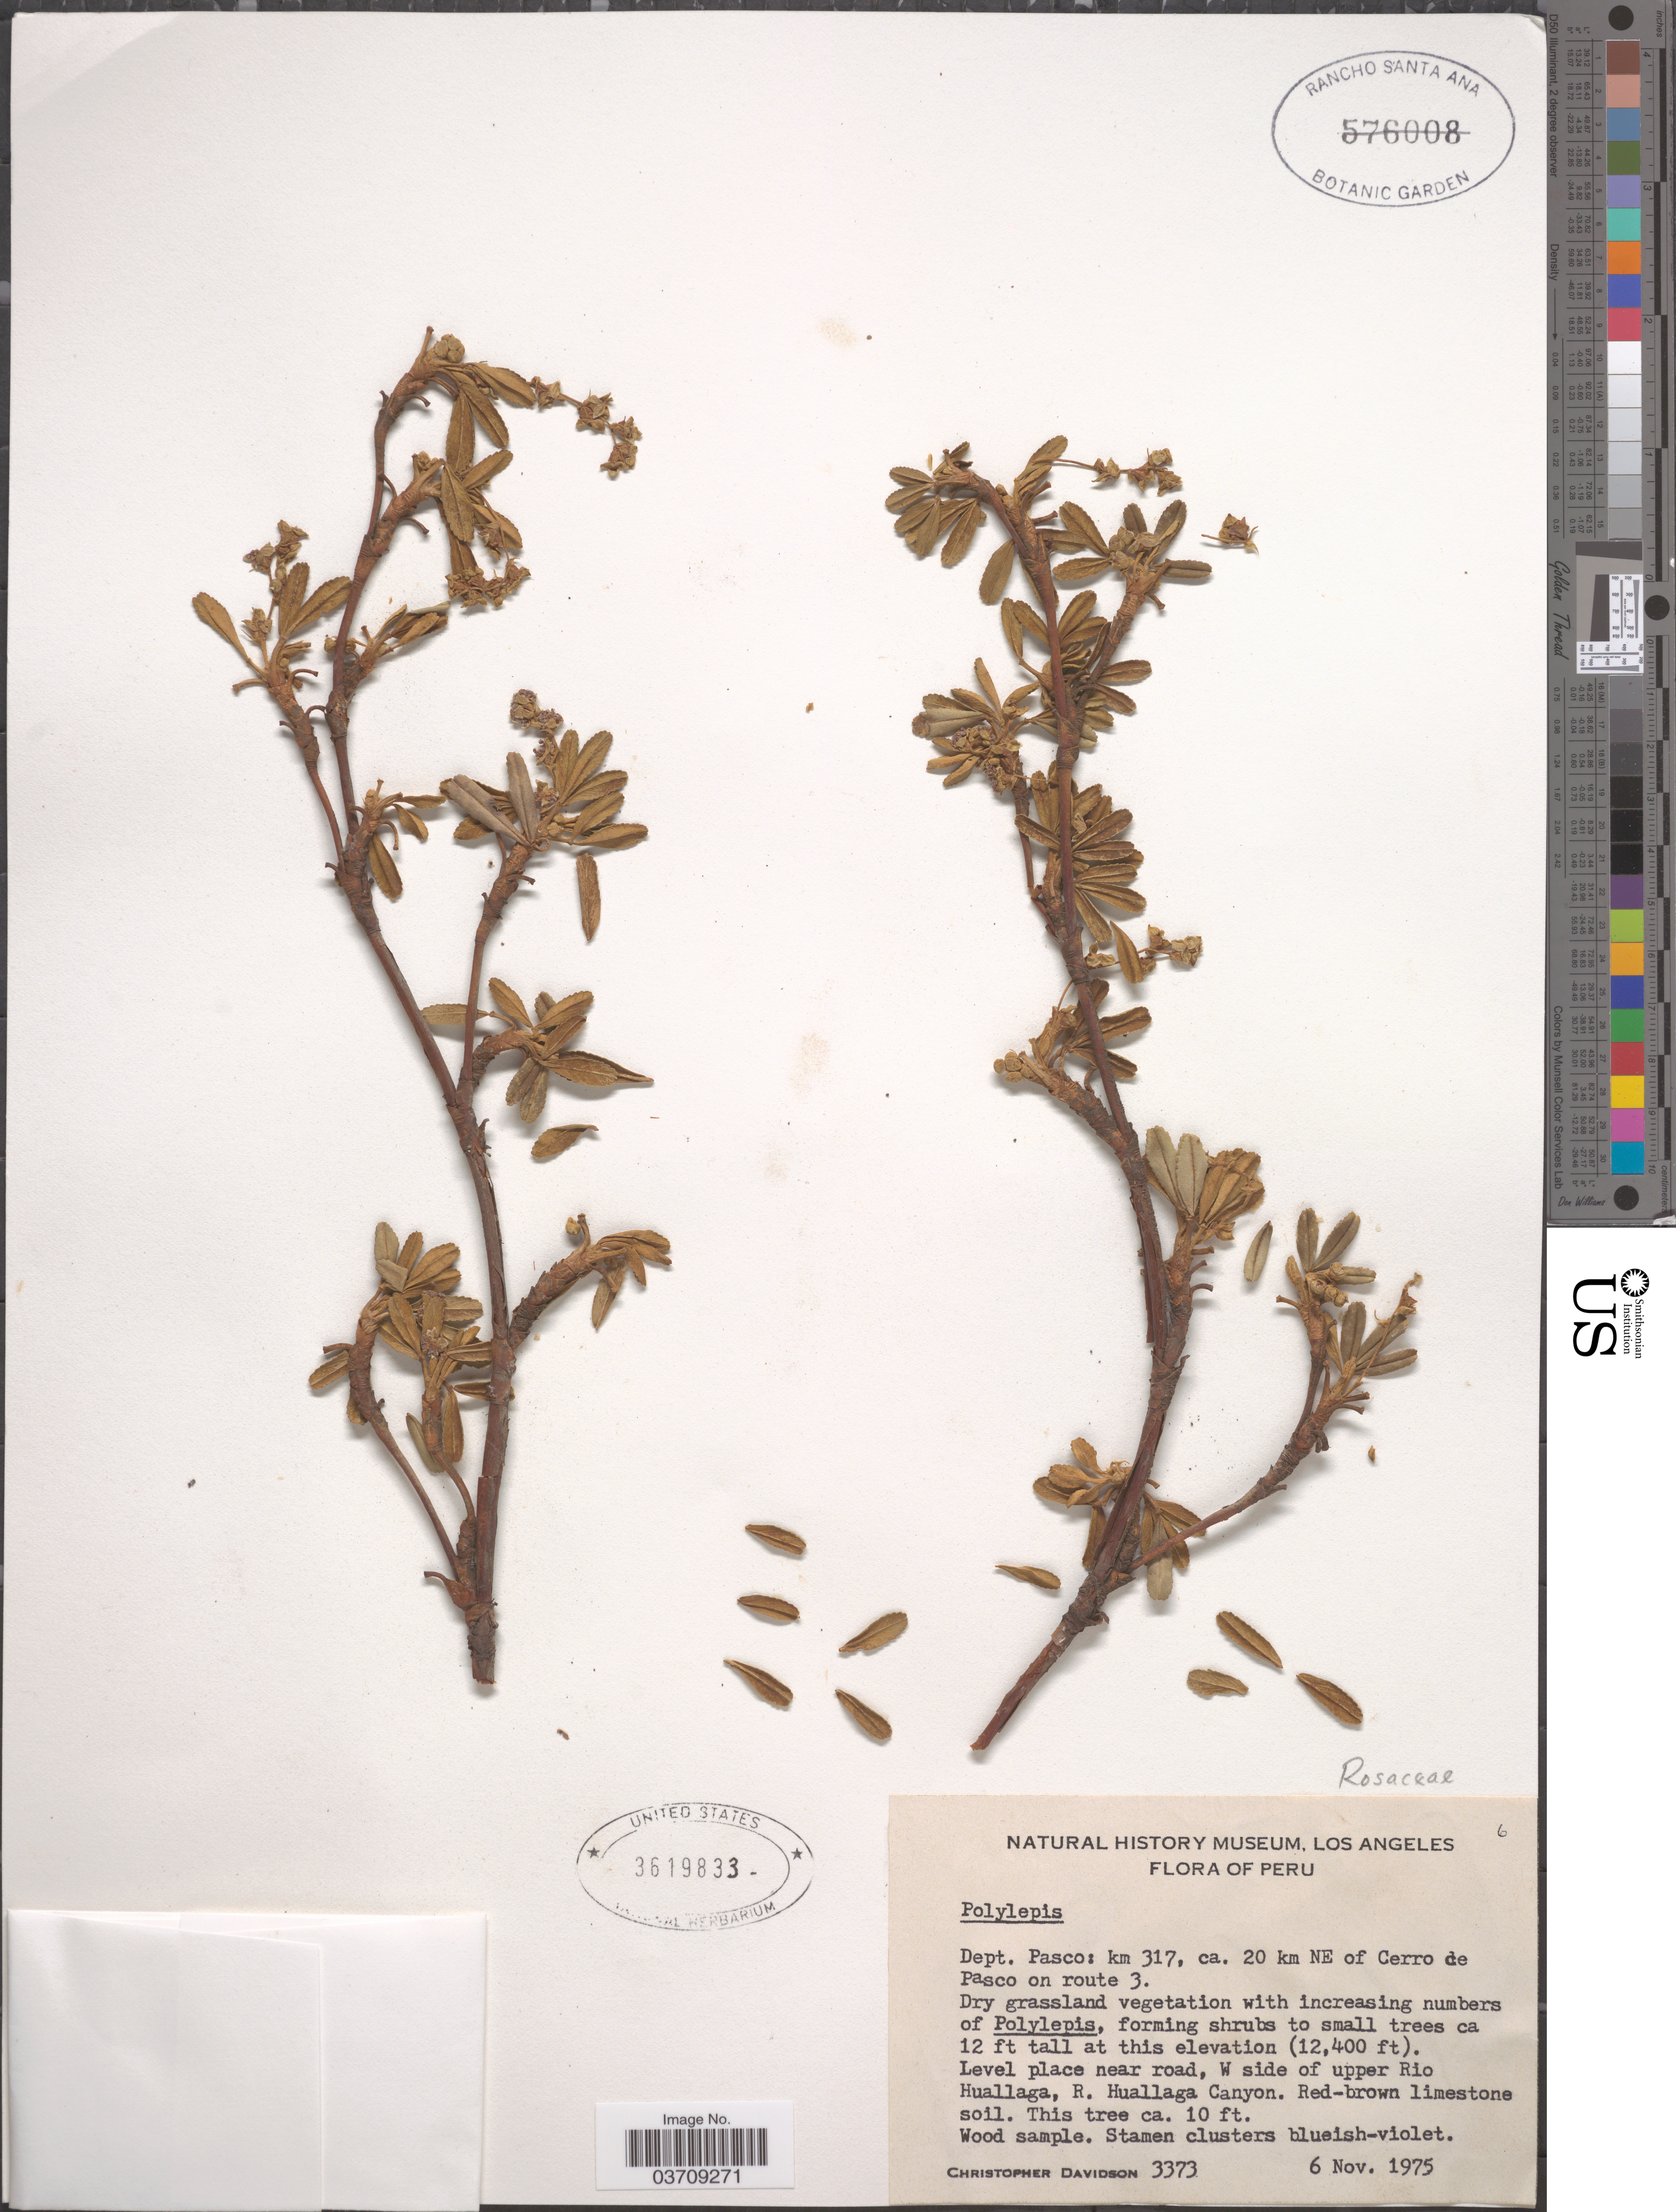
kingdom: Plantae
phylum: Tracheophyta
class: Magnoliopsida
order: Rosales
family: Rosaceae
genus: Polylepis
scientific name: Polylepis sp.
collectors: C. Davidson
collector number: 3373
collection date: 1975-11-06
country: Peru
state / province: Pasco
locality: Dept. Pasco: km 317, ca. 20 km NE of Cerro de Pasco on route 3. Level place near road, W side of upper Rio Huallaga, R. Huallaga Canyon.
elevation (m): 3780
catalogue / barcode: US 3619833